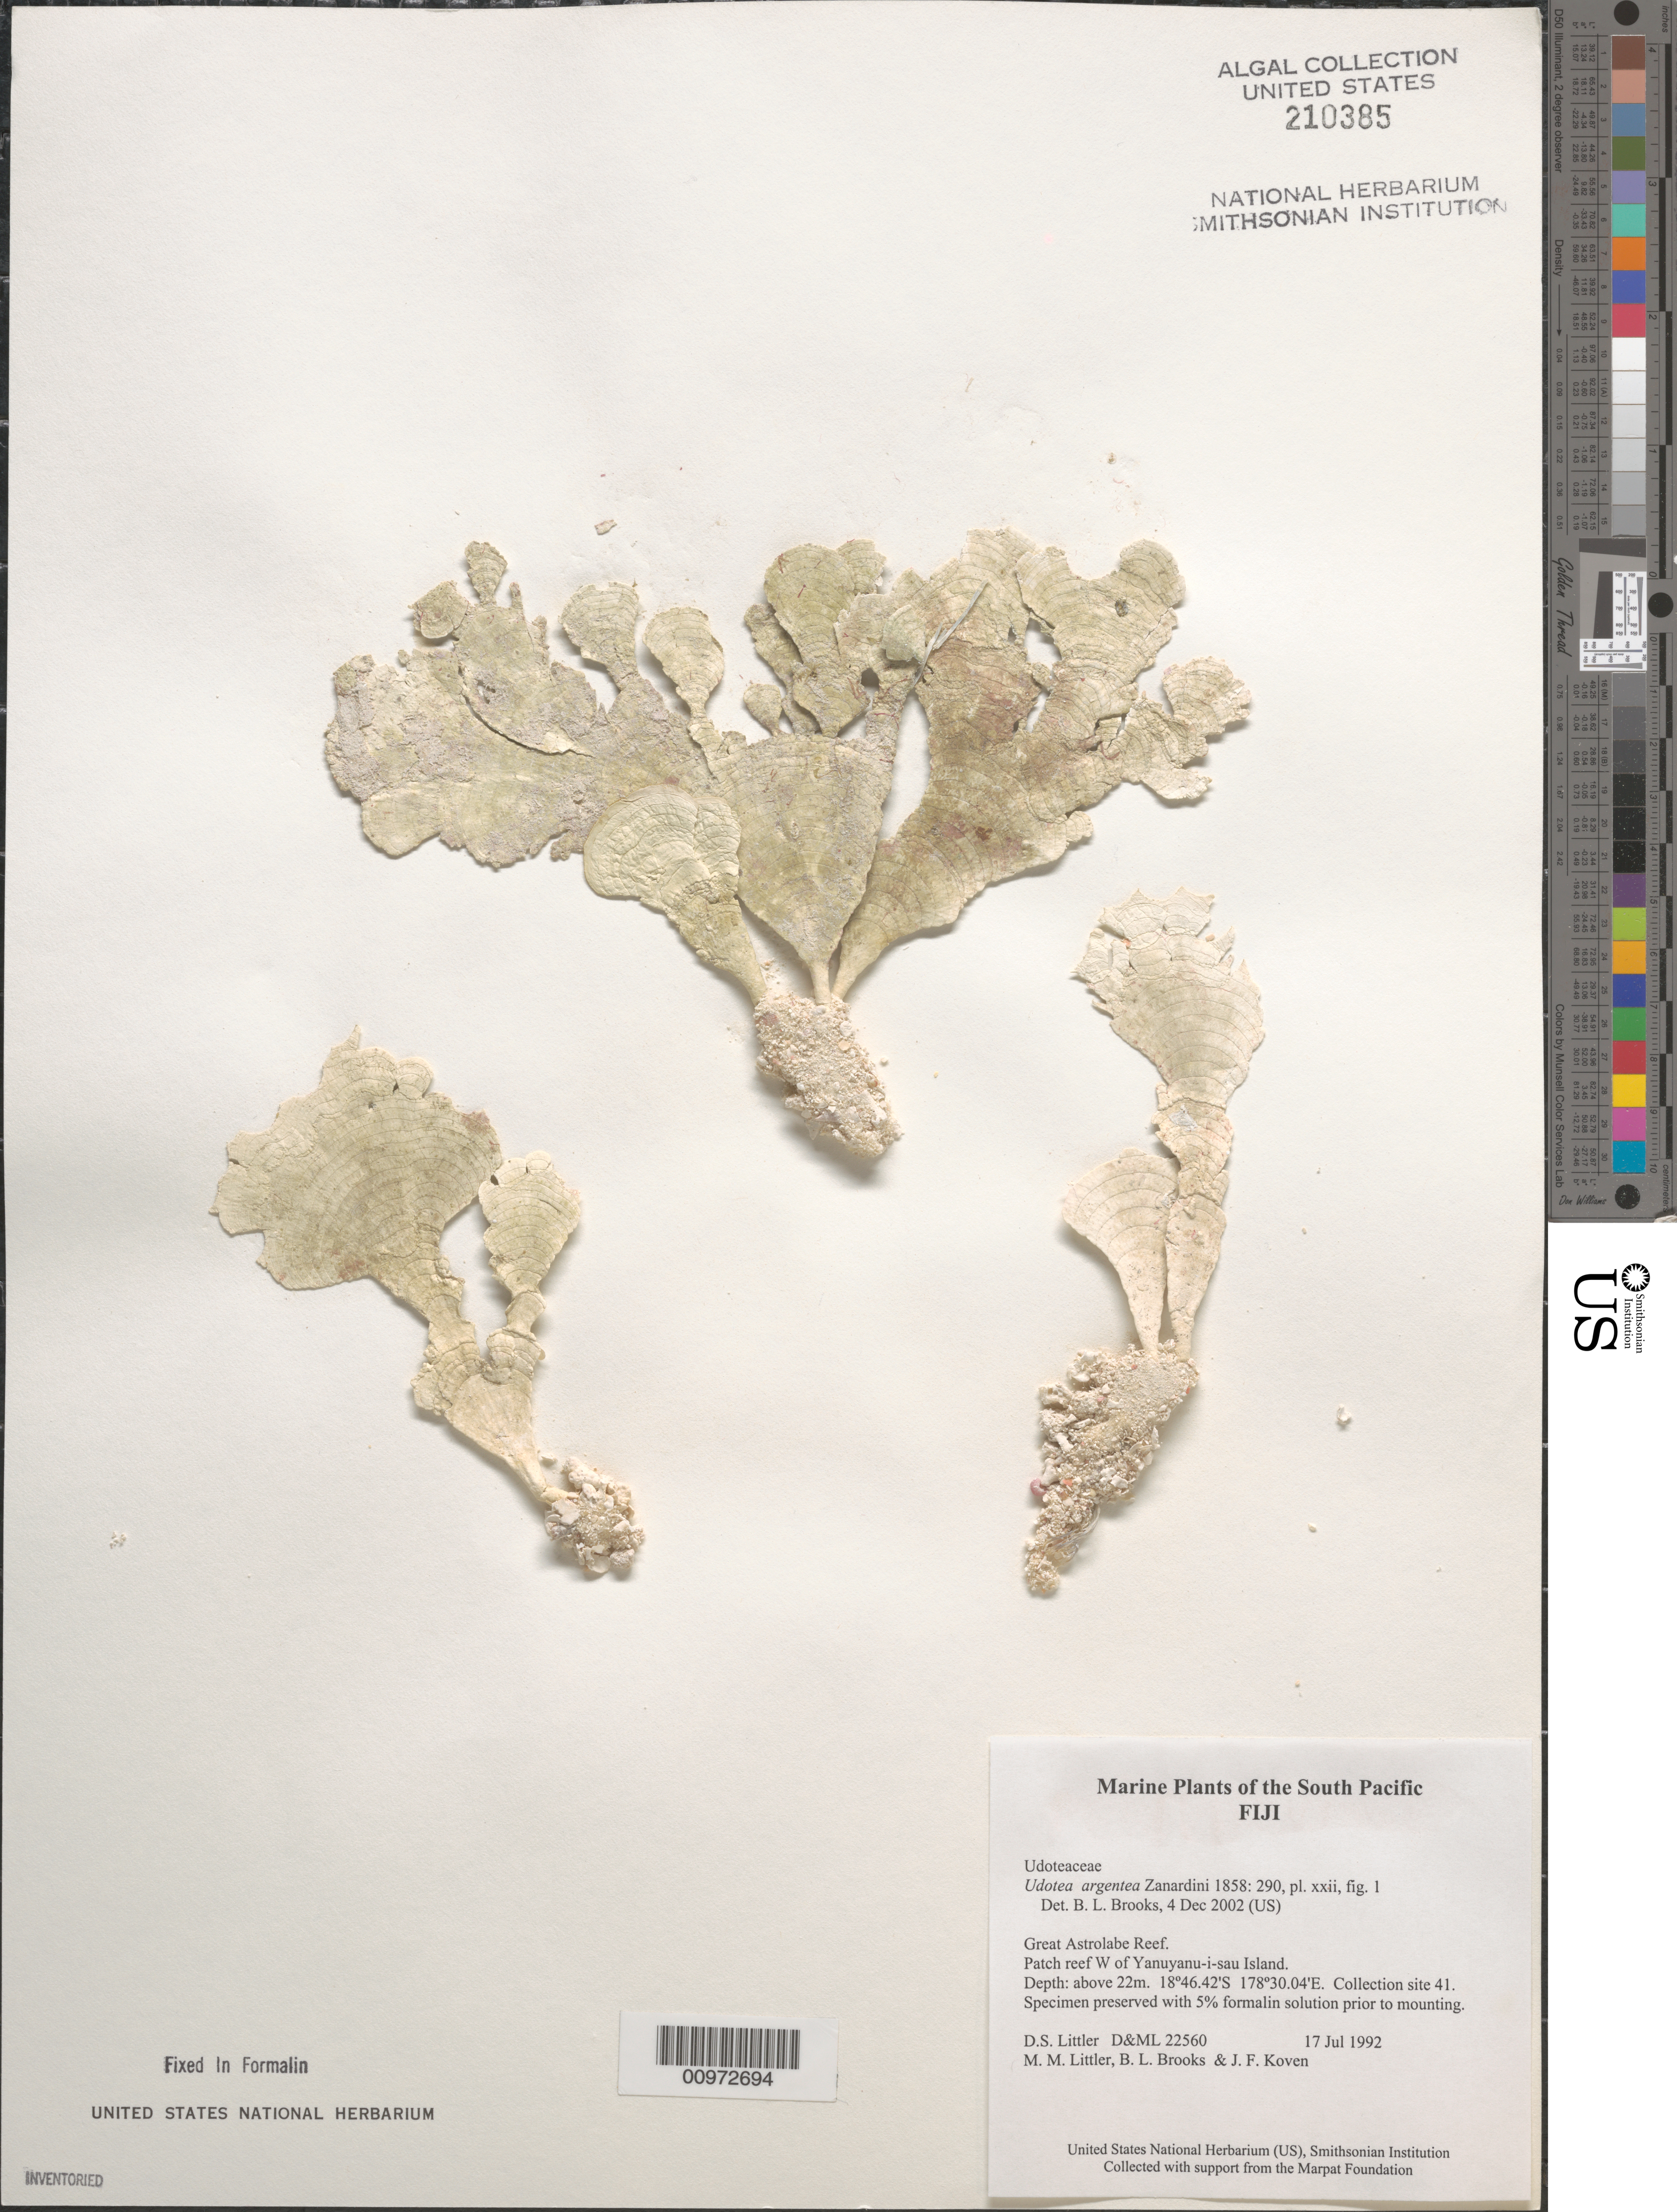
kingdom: Plantae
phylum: Chlorophyta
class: Ulvophyceae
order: Bryopsidales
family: Udoteaceae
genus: Udotea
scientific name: Udotea argentea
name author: Zanardini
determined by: Brooks, B. L., (BOT), Smithsonian Institution - National Museum of Natural History (UNITED STATES)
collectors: D. S. Littler, M. M. Littler, B. Brooks & J. Koven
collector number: D&ML 22560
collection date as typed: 17 Jul 1992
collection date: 1992-07-17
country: Fiji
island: Great Astrolabe Reef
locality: Great Astrolabe Reef, patch reef west of Yanuyanu-i-sau Island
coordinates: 18 46.42'S, 178 30.04'E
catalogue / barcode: US 210385